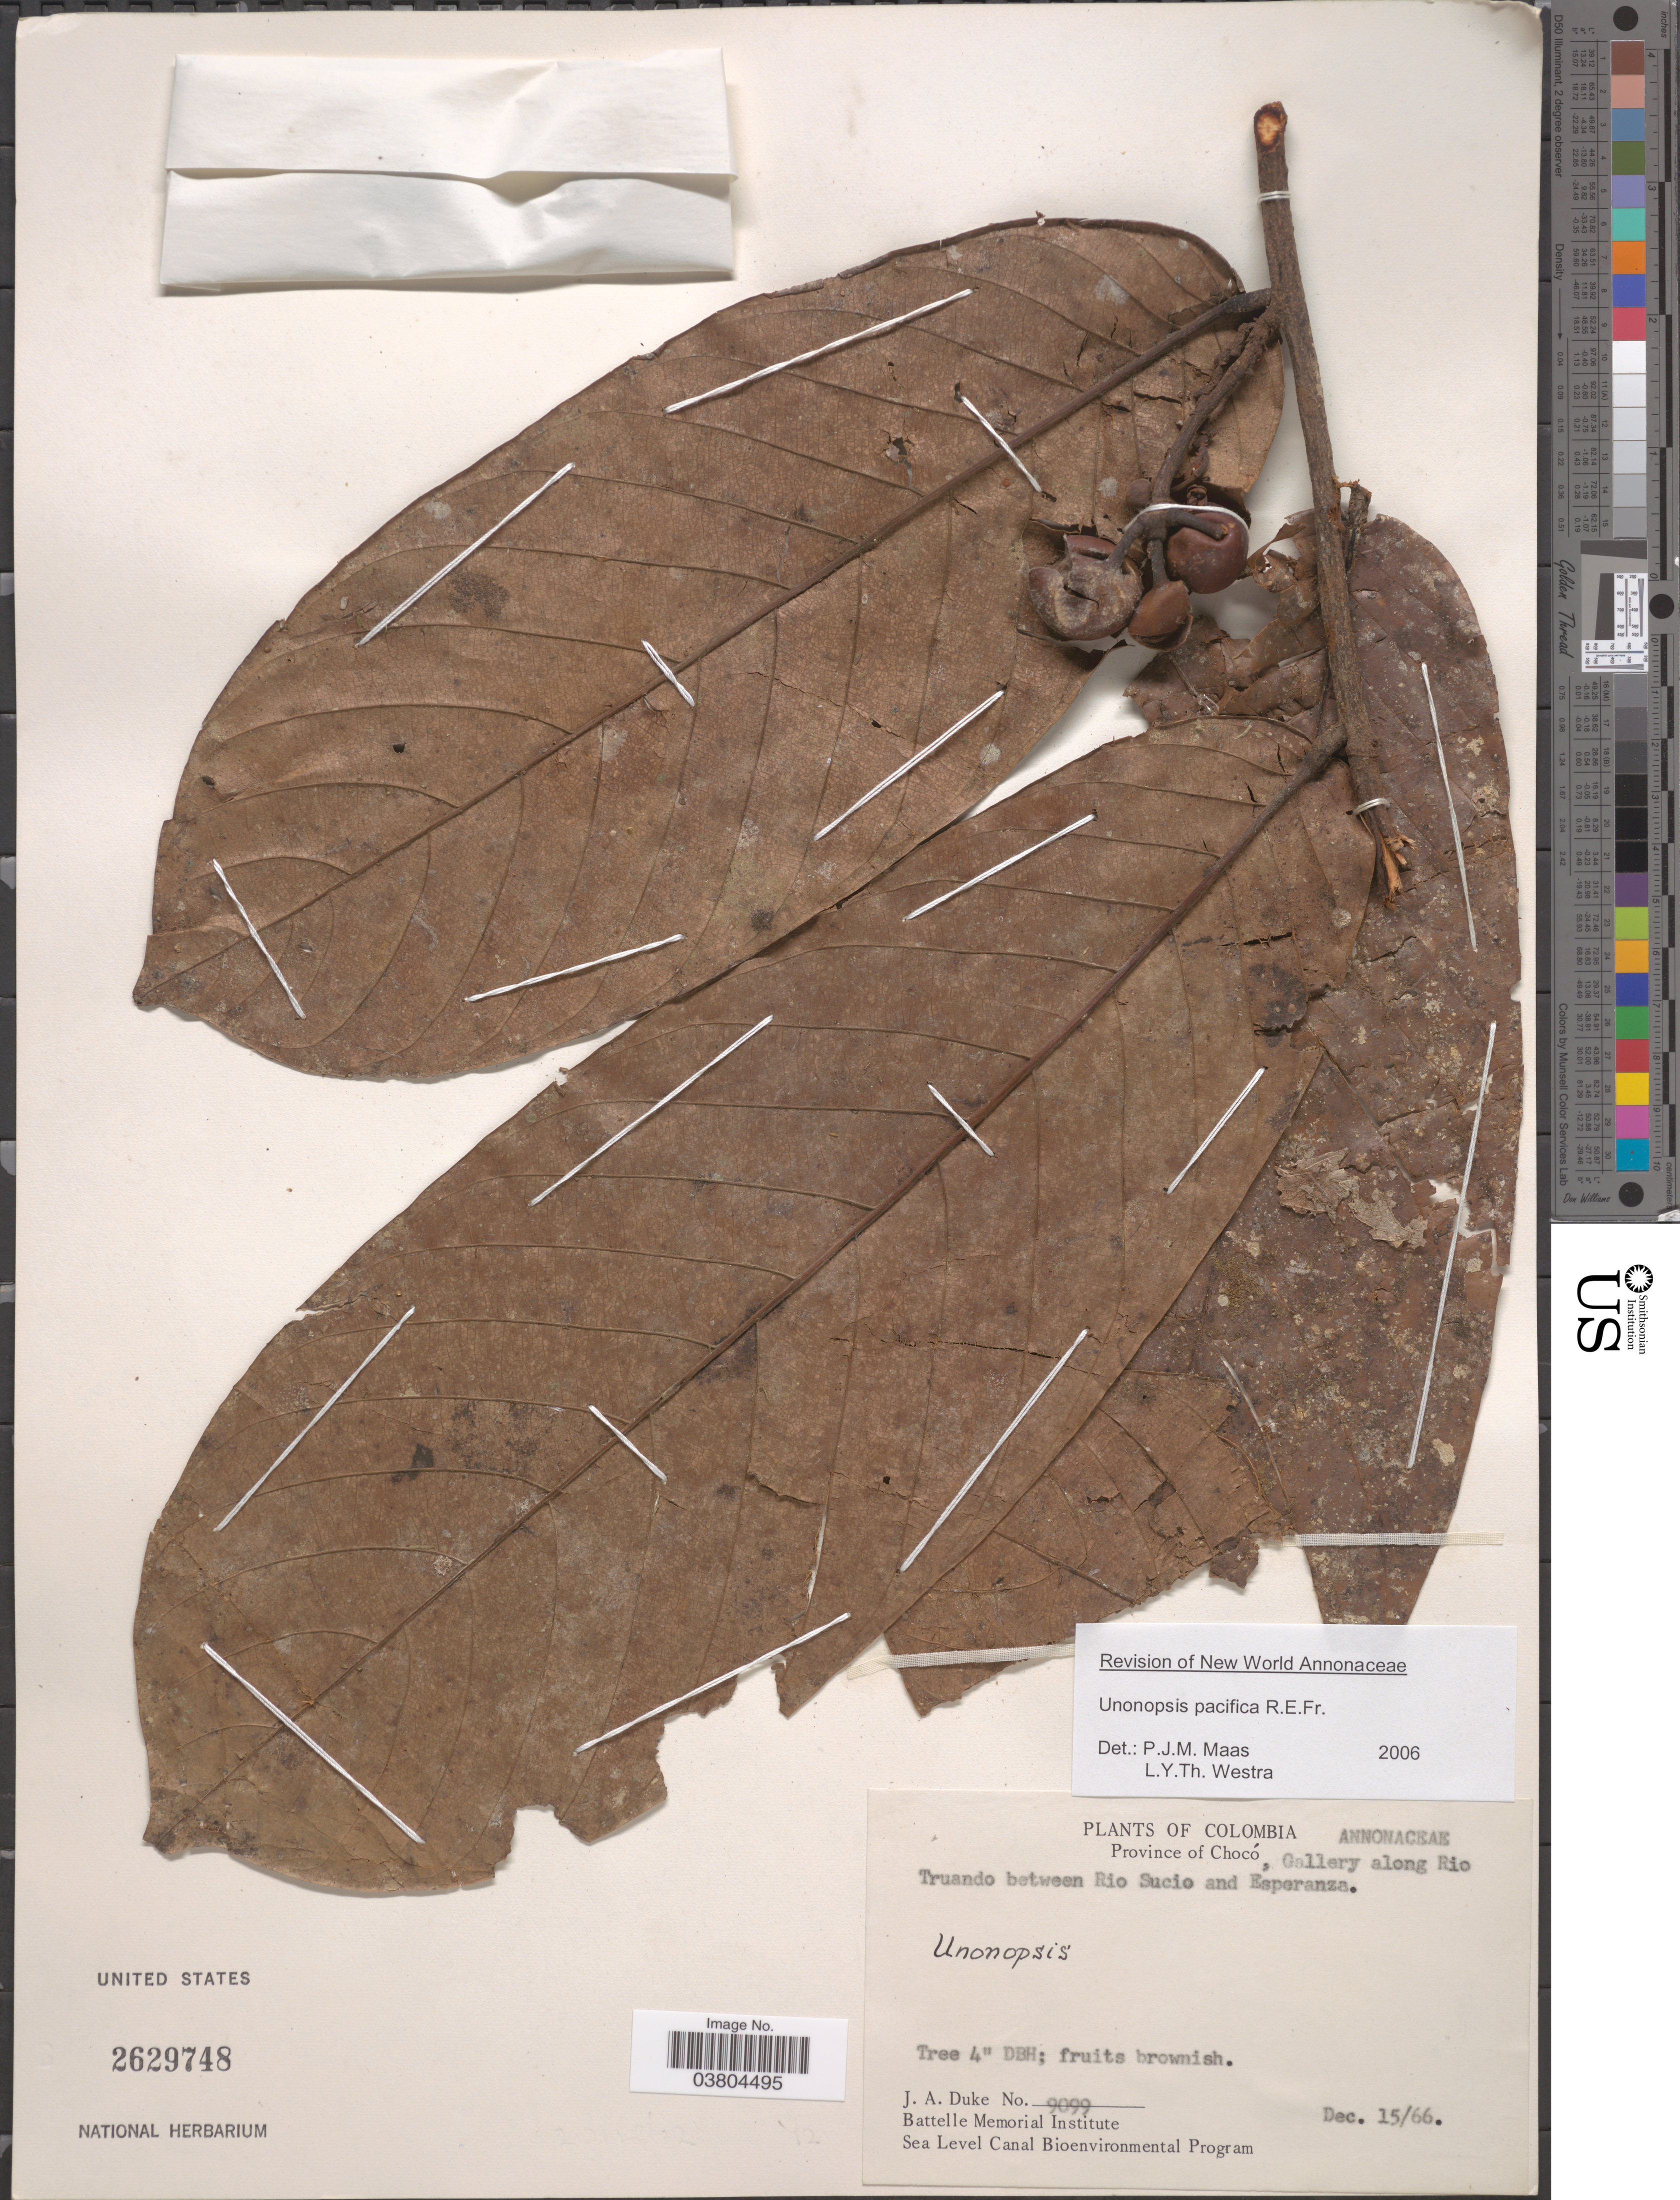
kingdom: Plantae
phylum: Tracheophyta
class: Magnoliopsida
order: Magnoliales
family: Annonaceae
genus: Unonopsis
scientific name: Unonopsis pacifica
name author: R.E. Fr.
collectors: J. A. Duke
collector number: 9099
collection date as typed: Transcribed d/m/y: 15/12/66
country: Colombia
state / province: Chocó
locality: Gallery along Rio Truando between Rio Sucio and Esperanza.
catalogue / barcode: US 2629748